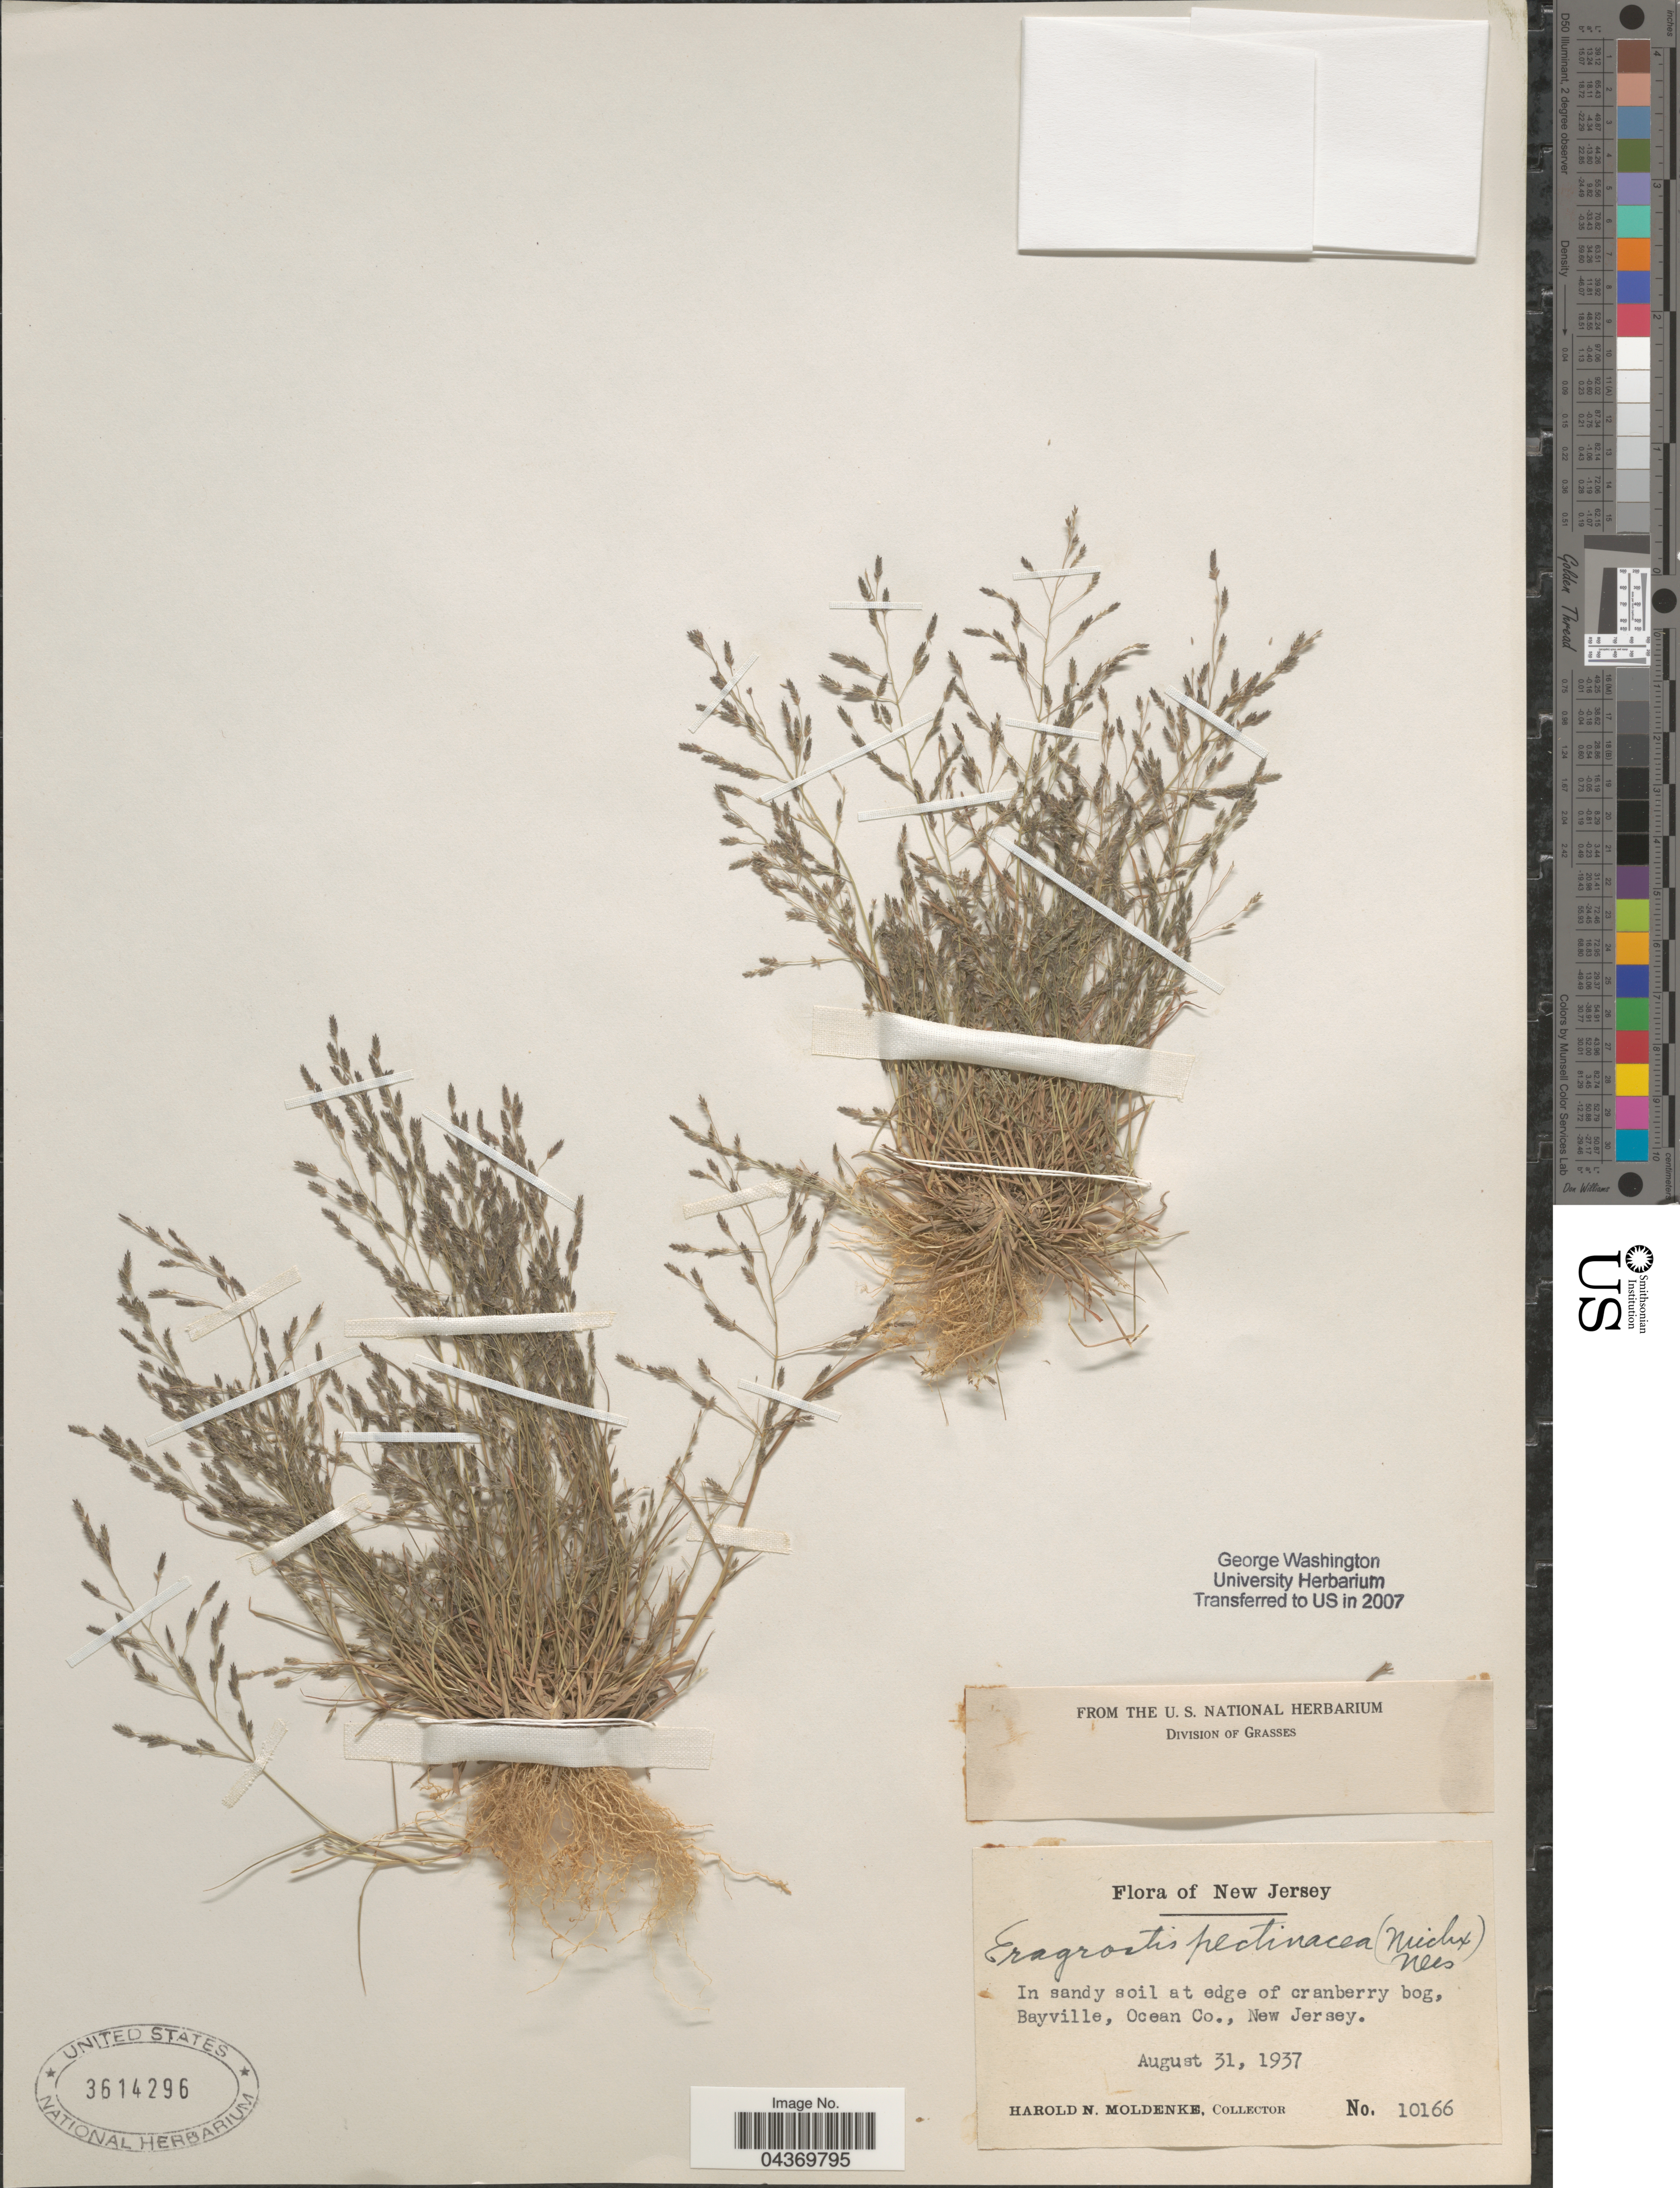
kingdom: Plantae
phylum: Tracheophyta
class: Liliopsida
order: Poales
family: Poaceae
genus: Eragrostis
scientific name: Eragrostis pectinacea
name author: (Michx.) Nees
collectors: H. N. Moldenke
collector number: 10166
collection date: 1937-08-31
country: United States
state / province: New Jersey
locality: In sandy soil at edge of cranberry bog, Bayville, Ocean Co.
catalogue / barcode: US 3614296